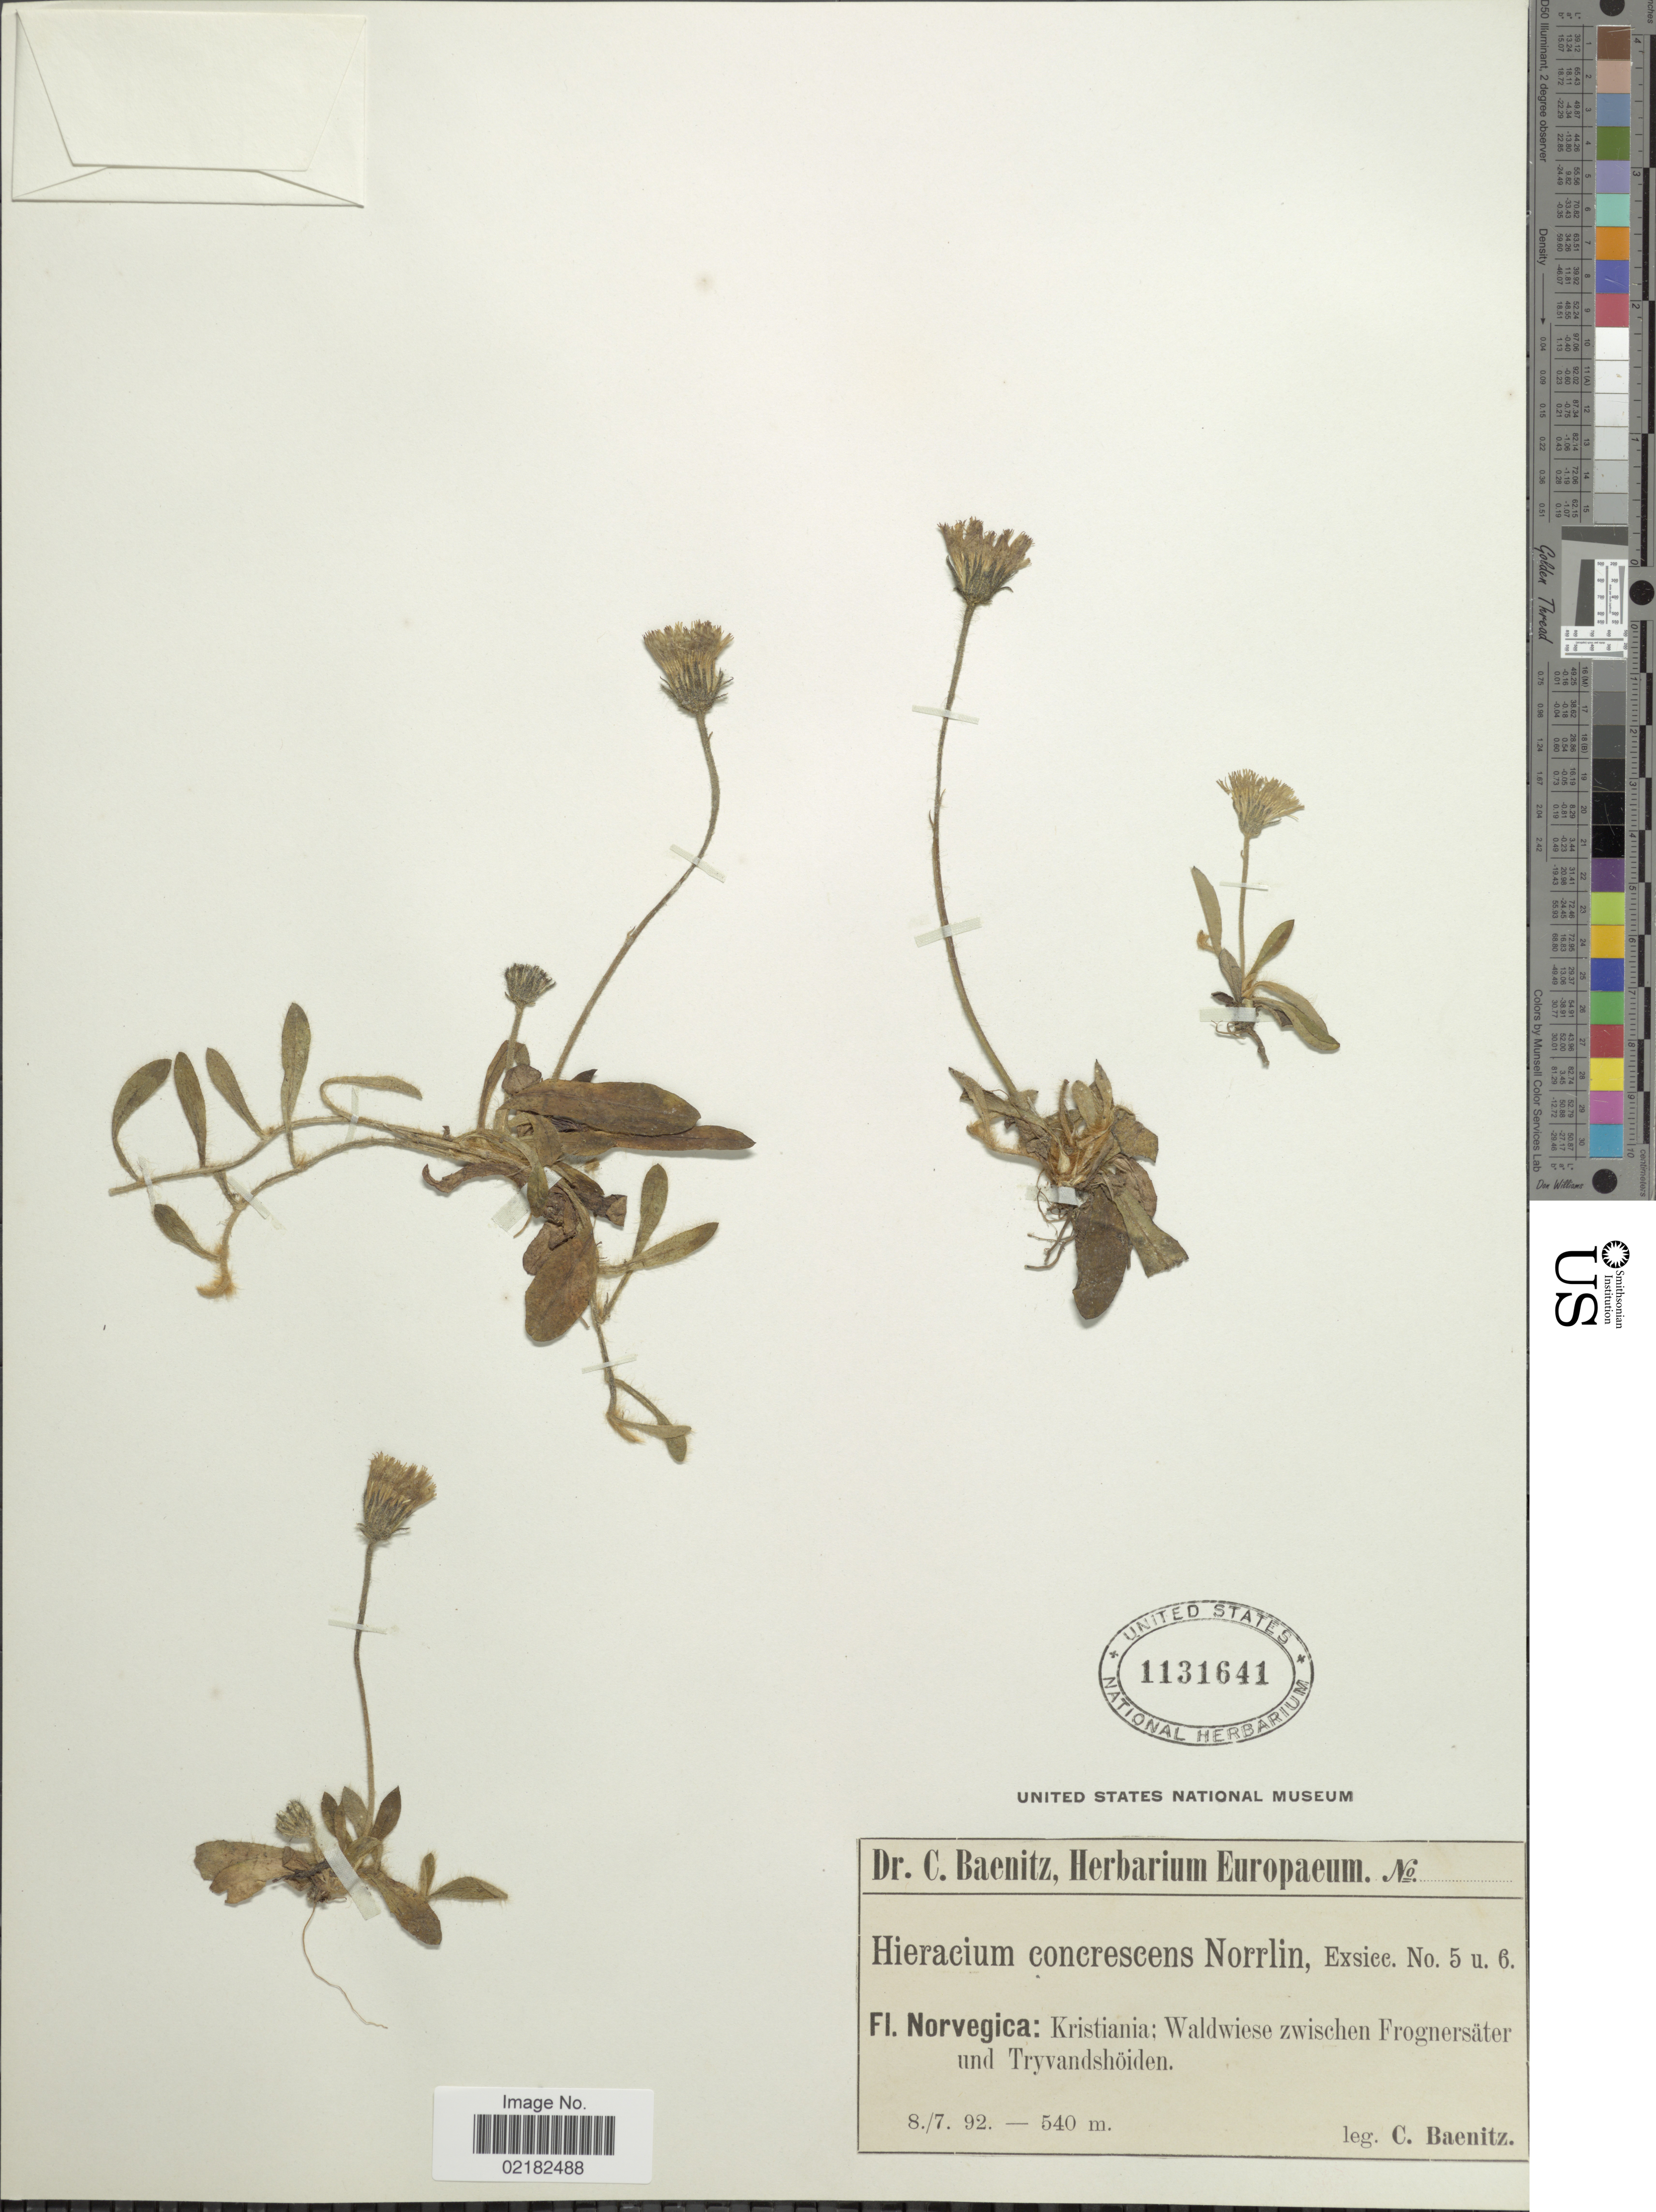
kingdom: Plantae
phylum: Tracheophyta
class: Magnoliopsida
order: Asterales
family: Asteraceae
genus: Hieracium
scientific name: Hieracium concrescens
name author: Norrlin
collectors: C. G. Baenitz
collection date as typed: Transcribed d/m/y: 8/7/92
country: Norway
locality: Kristiania, Waldwiese zwischen Frognersater und Tryvandshoiden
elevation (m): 540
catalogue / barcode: US 1131641